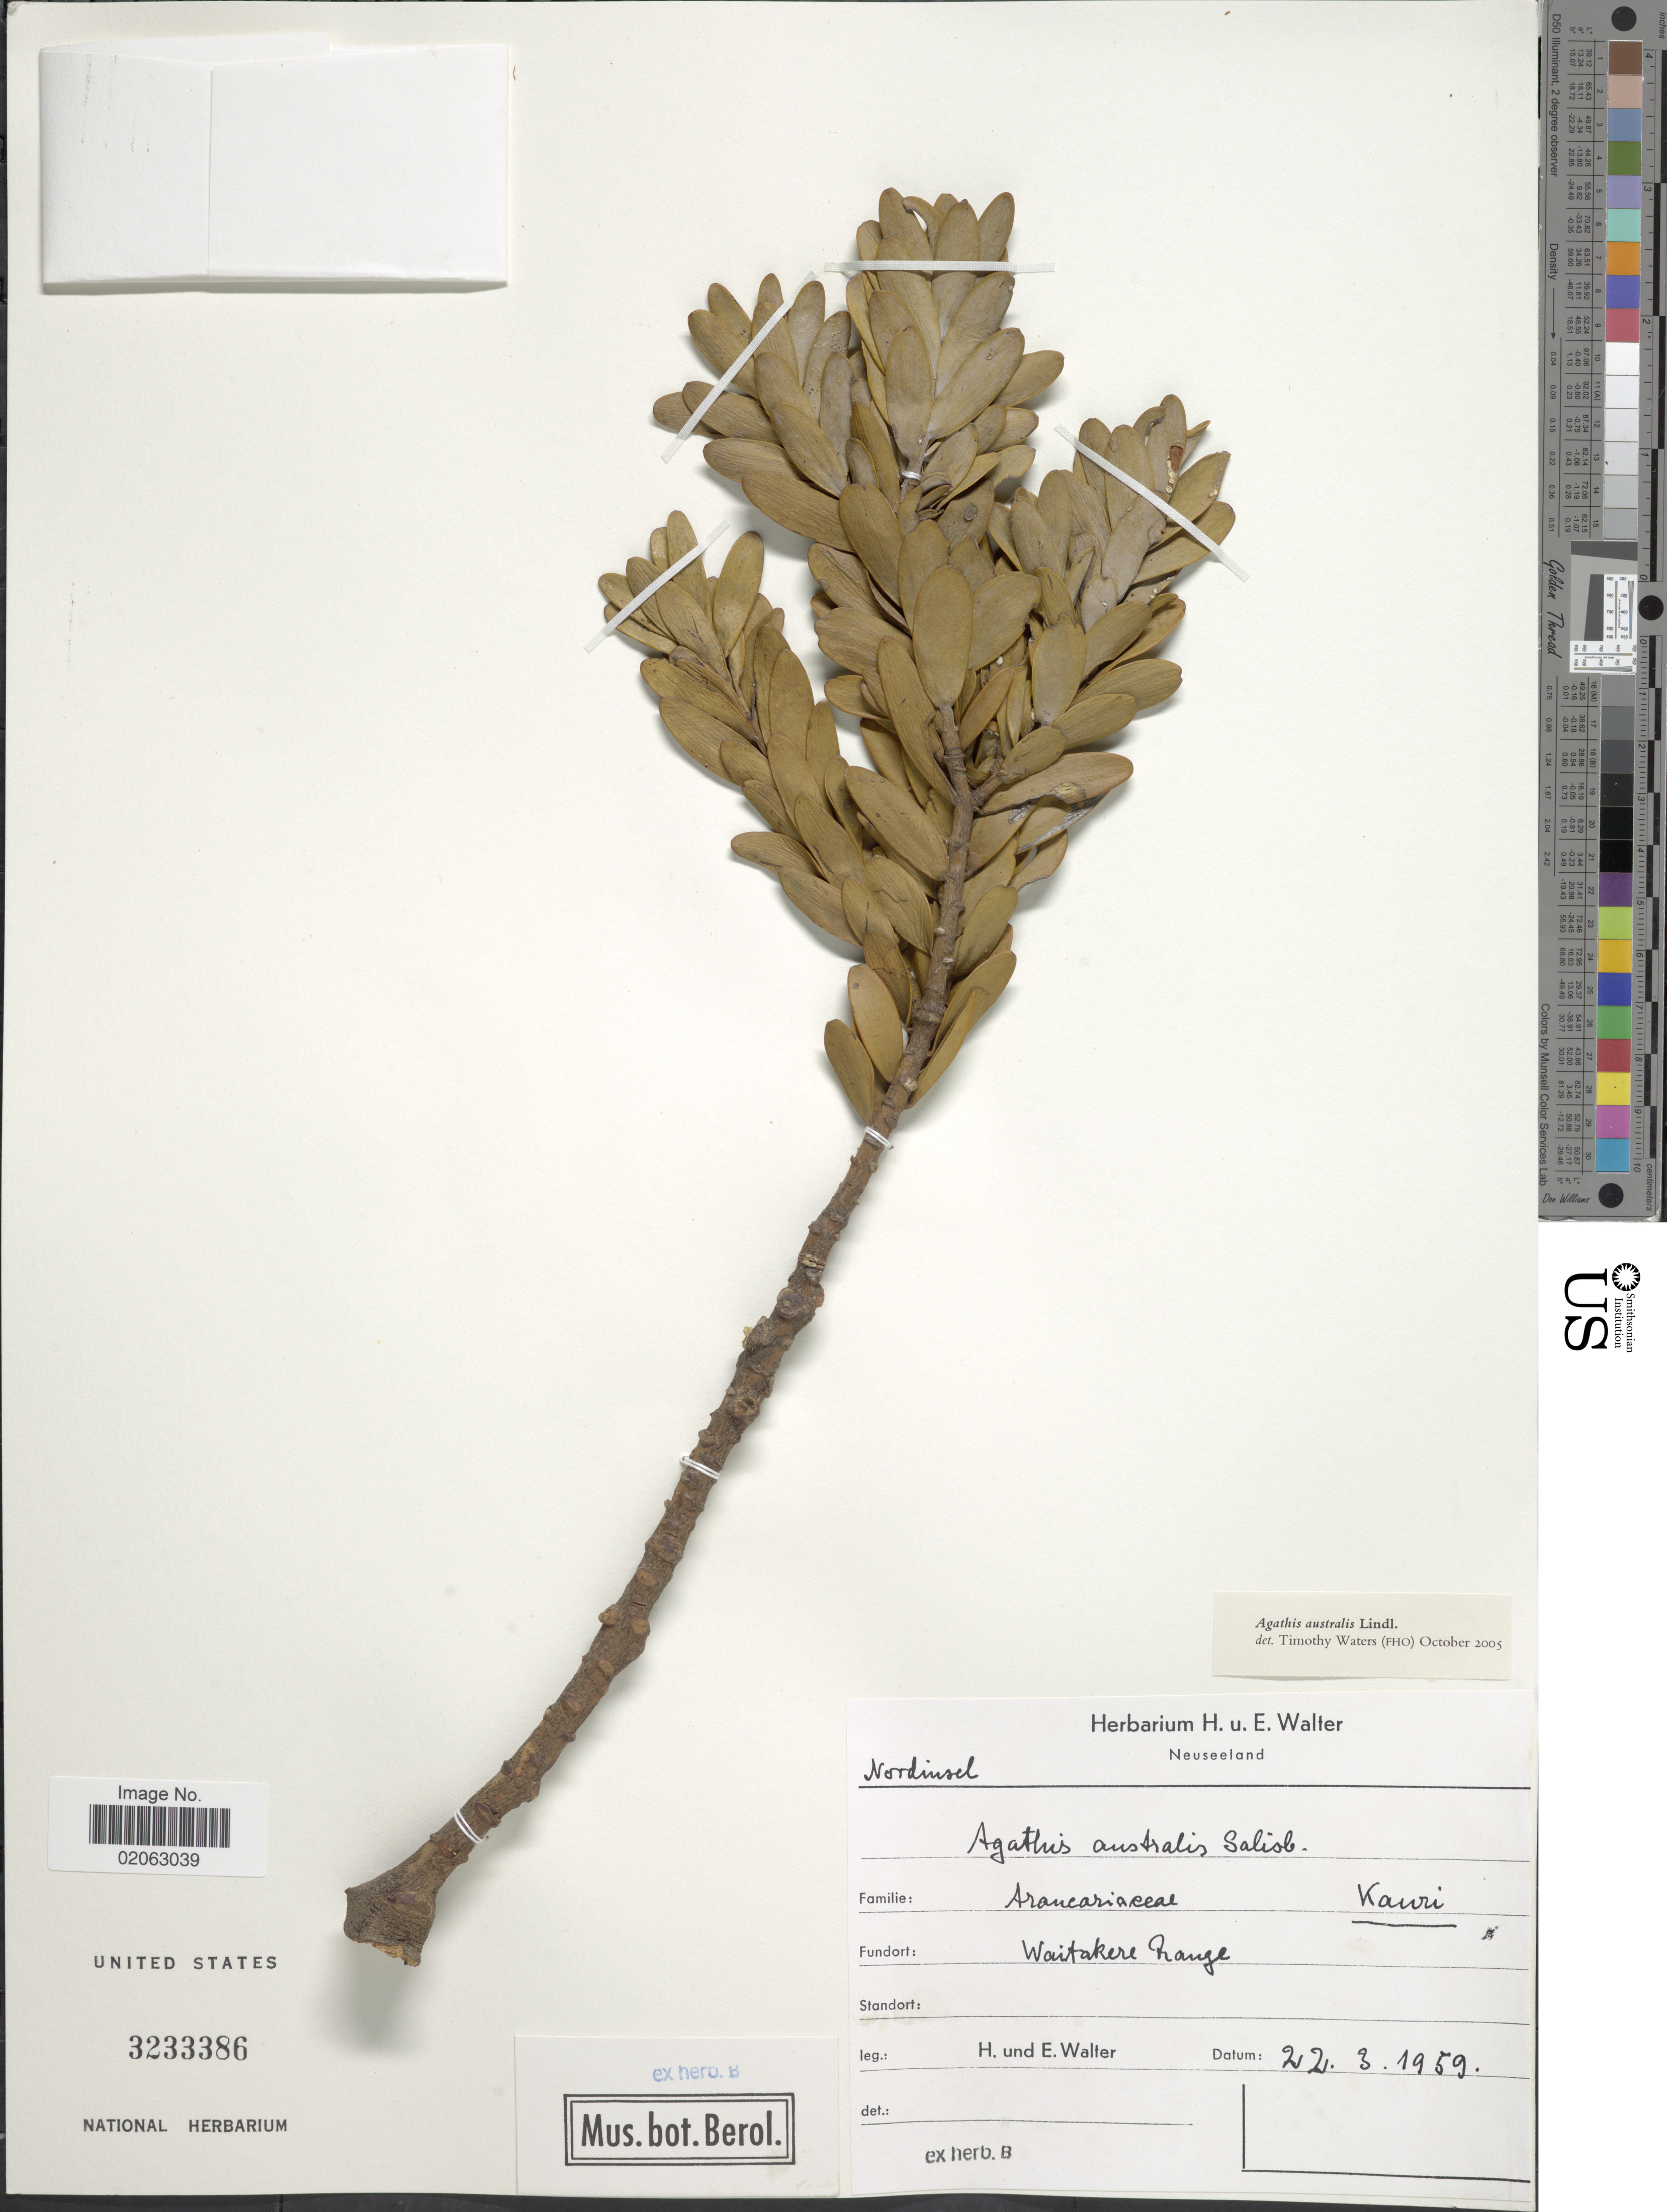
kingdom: Plantae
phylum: Tracheophyta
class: Pinopsida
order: Pinales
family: Araucariaceae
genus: Agathis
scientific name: Agathis australis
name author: (D. Don) Lindl.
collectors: H. P. H. Walter & E. Walter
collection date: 1959-03-22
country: New Zealand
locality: Waitakere Range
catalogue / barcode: US 3233386